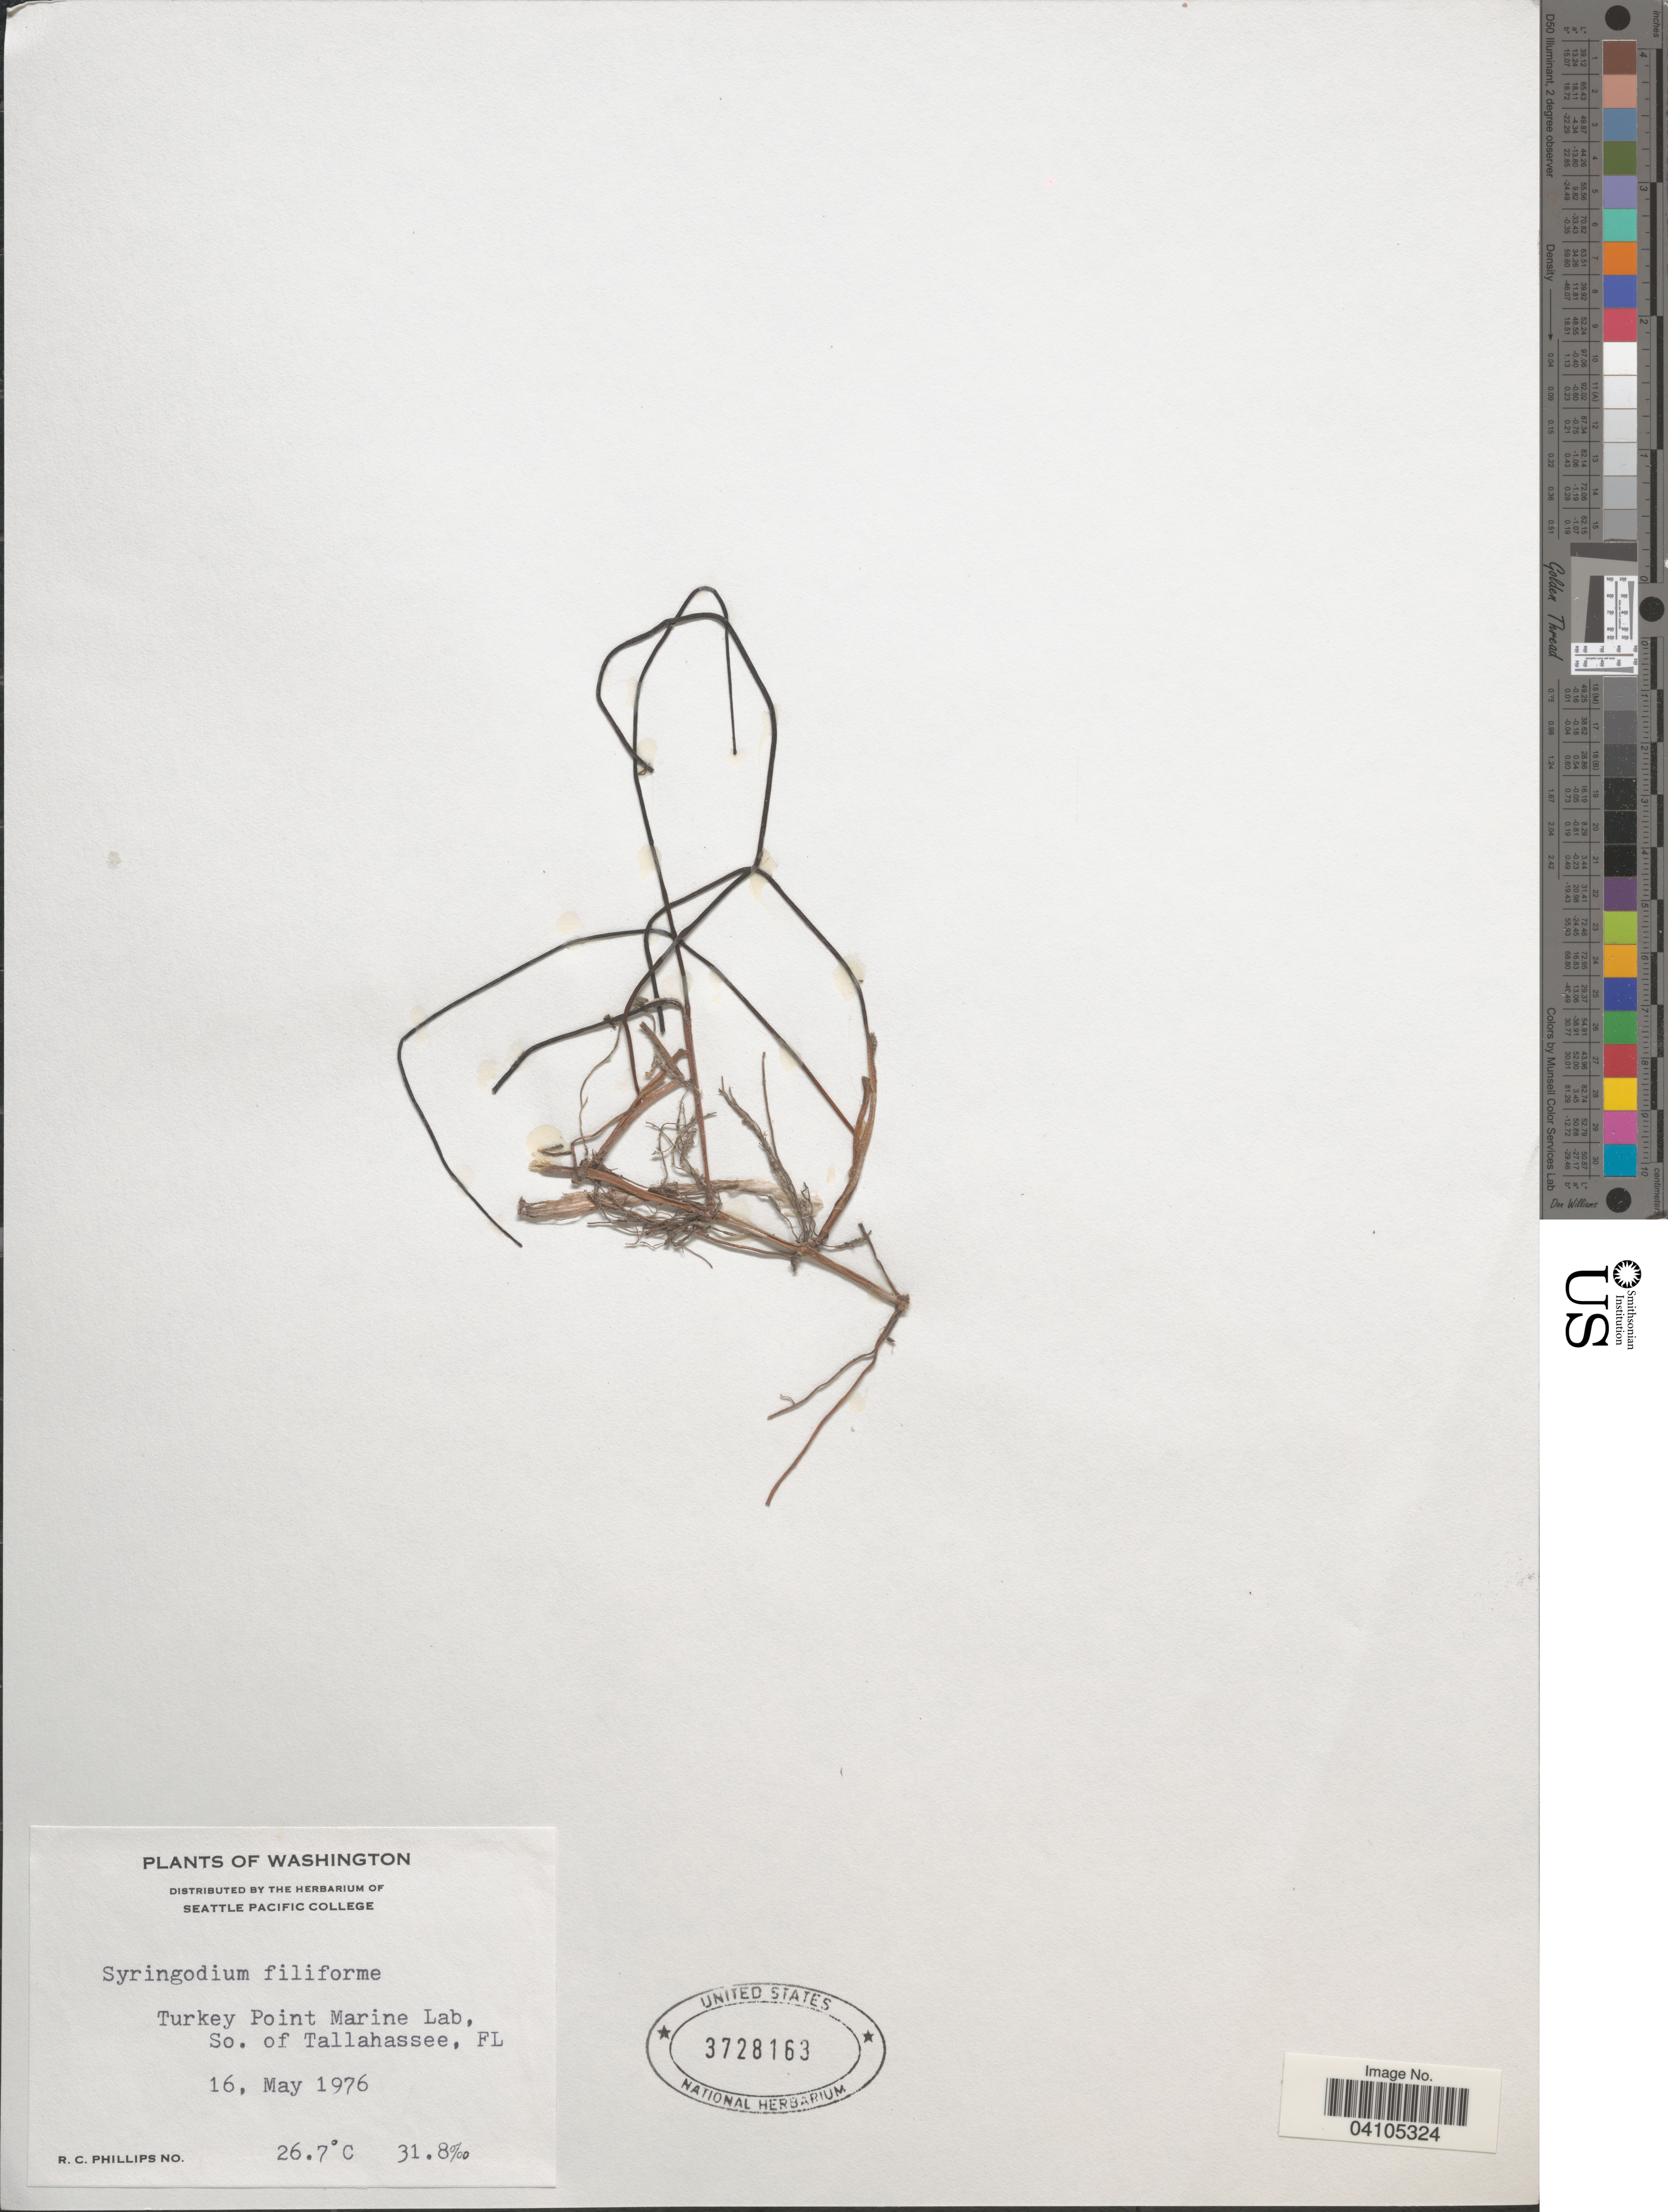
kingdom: Plantae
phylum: Tracheophyta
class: Liliopsida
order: Alismatales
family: Cymodoceaceae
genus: Syringodium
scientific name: Syringodium filiforme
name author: Kütz.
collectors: R. C. Phillips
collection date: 1976-05-16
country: United States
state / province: Florida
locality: Turkey Point Marine Lab, So. of Tallahassee.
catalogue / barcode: US 3728163